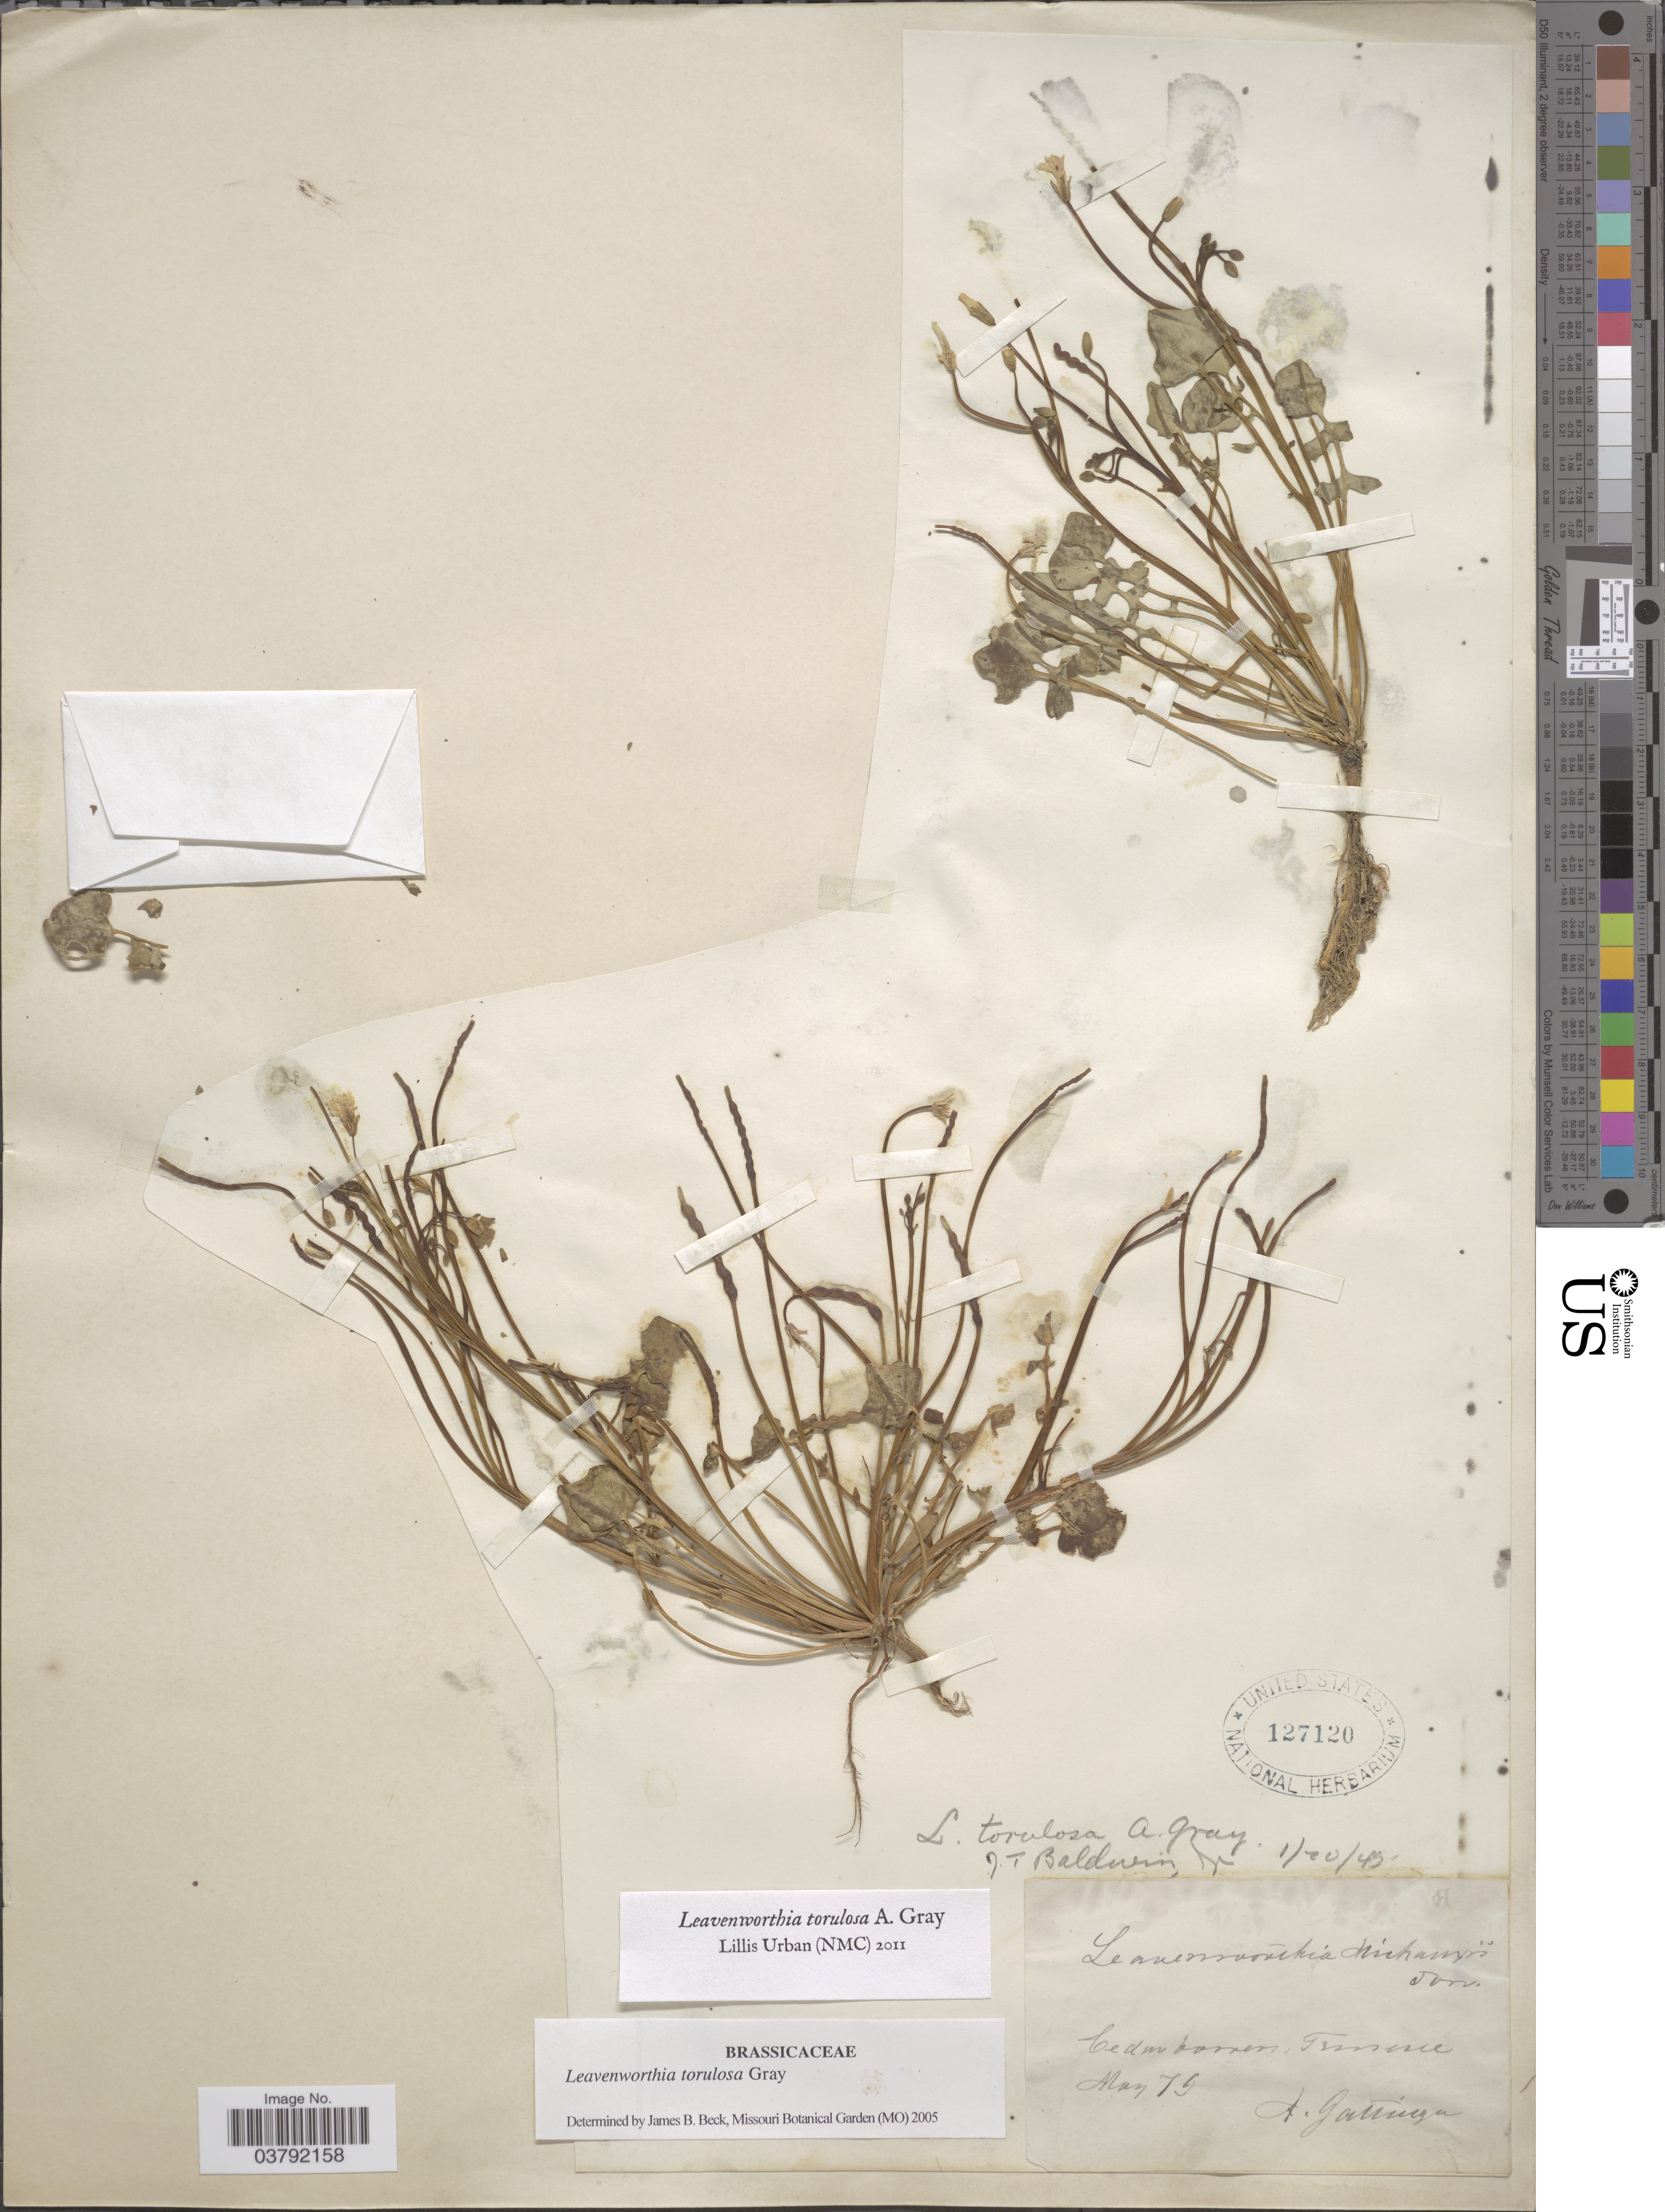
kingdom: Plantae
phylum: Tracheophyta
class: Magnoliopsida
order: Brassicales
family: Brassicaceae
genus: Leavenworthia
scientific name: Leavenworthia torulosa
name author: A. Gray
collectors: A. Gattinger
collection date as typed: Transcribed d/m/y: /5/79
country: United States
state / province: Tennessee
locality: Cedar barrens.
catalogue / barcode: US 127120